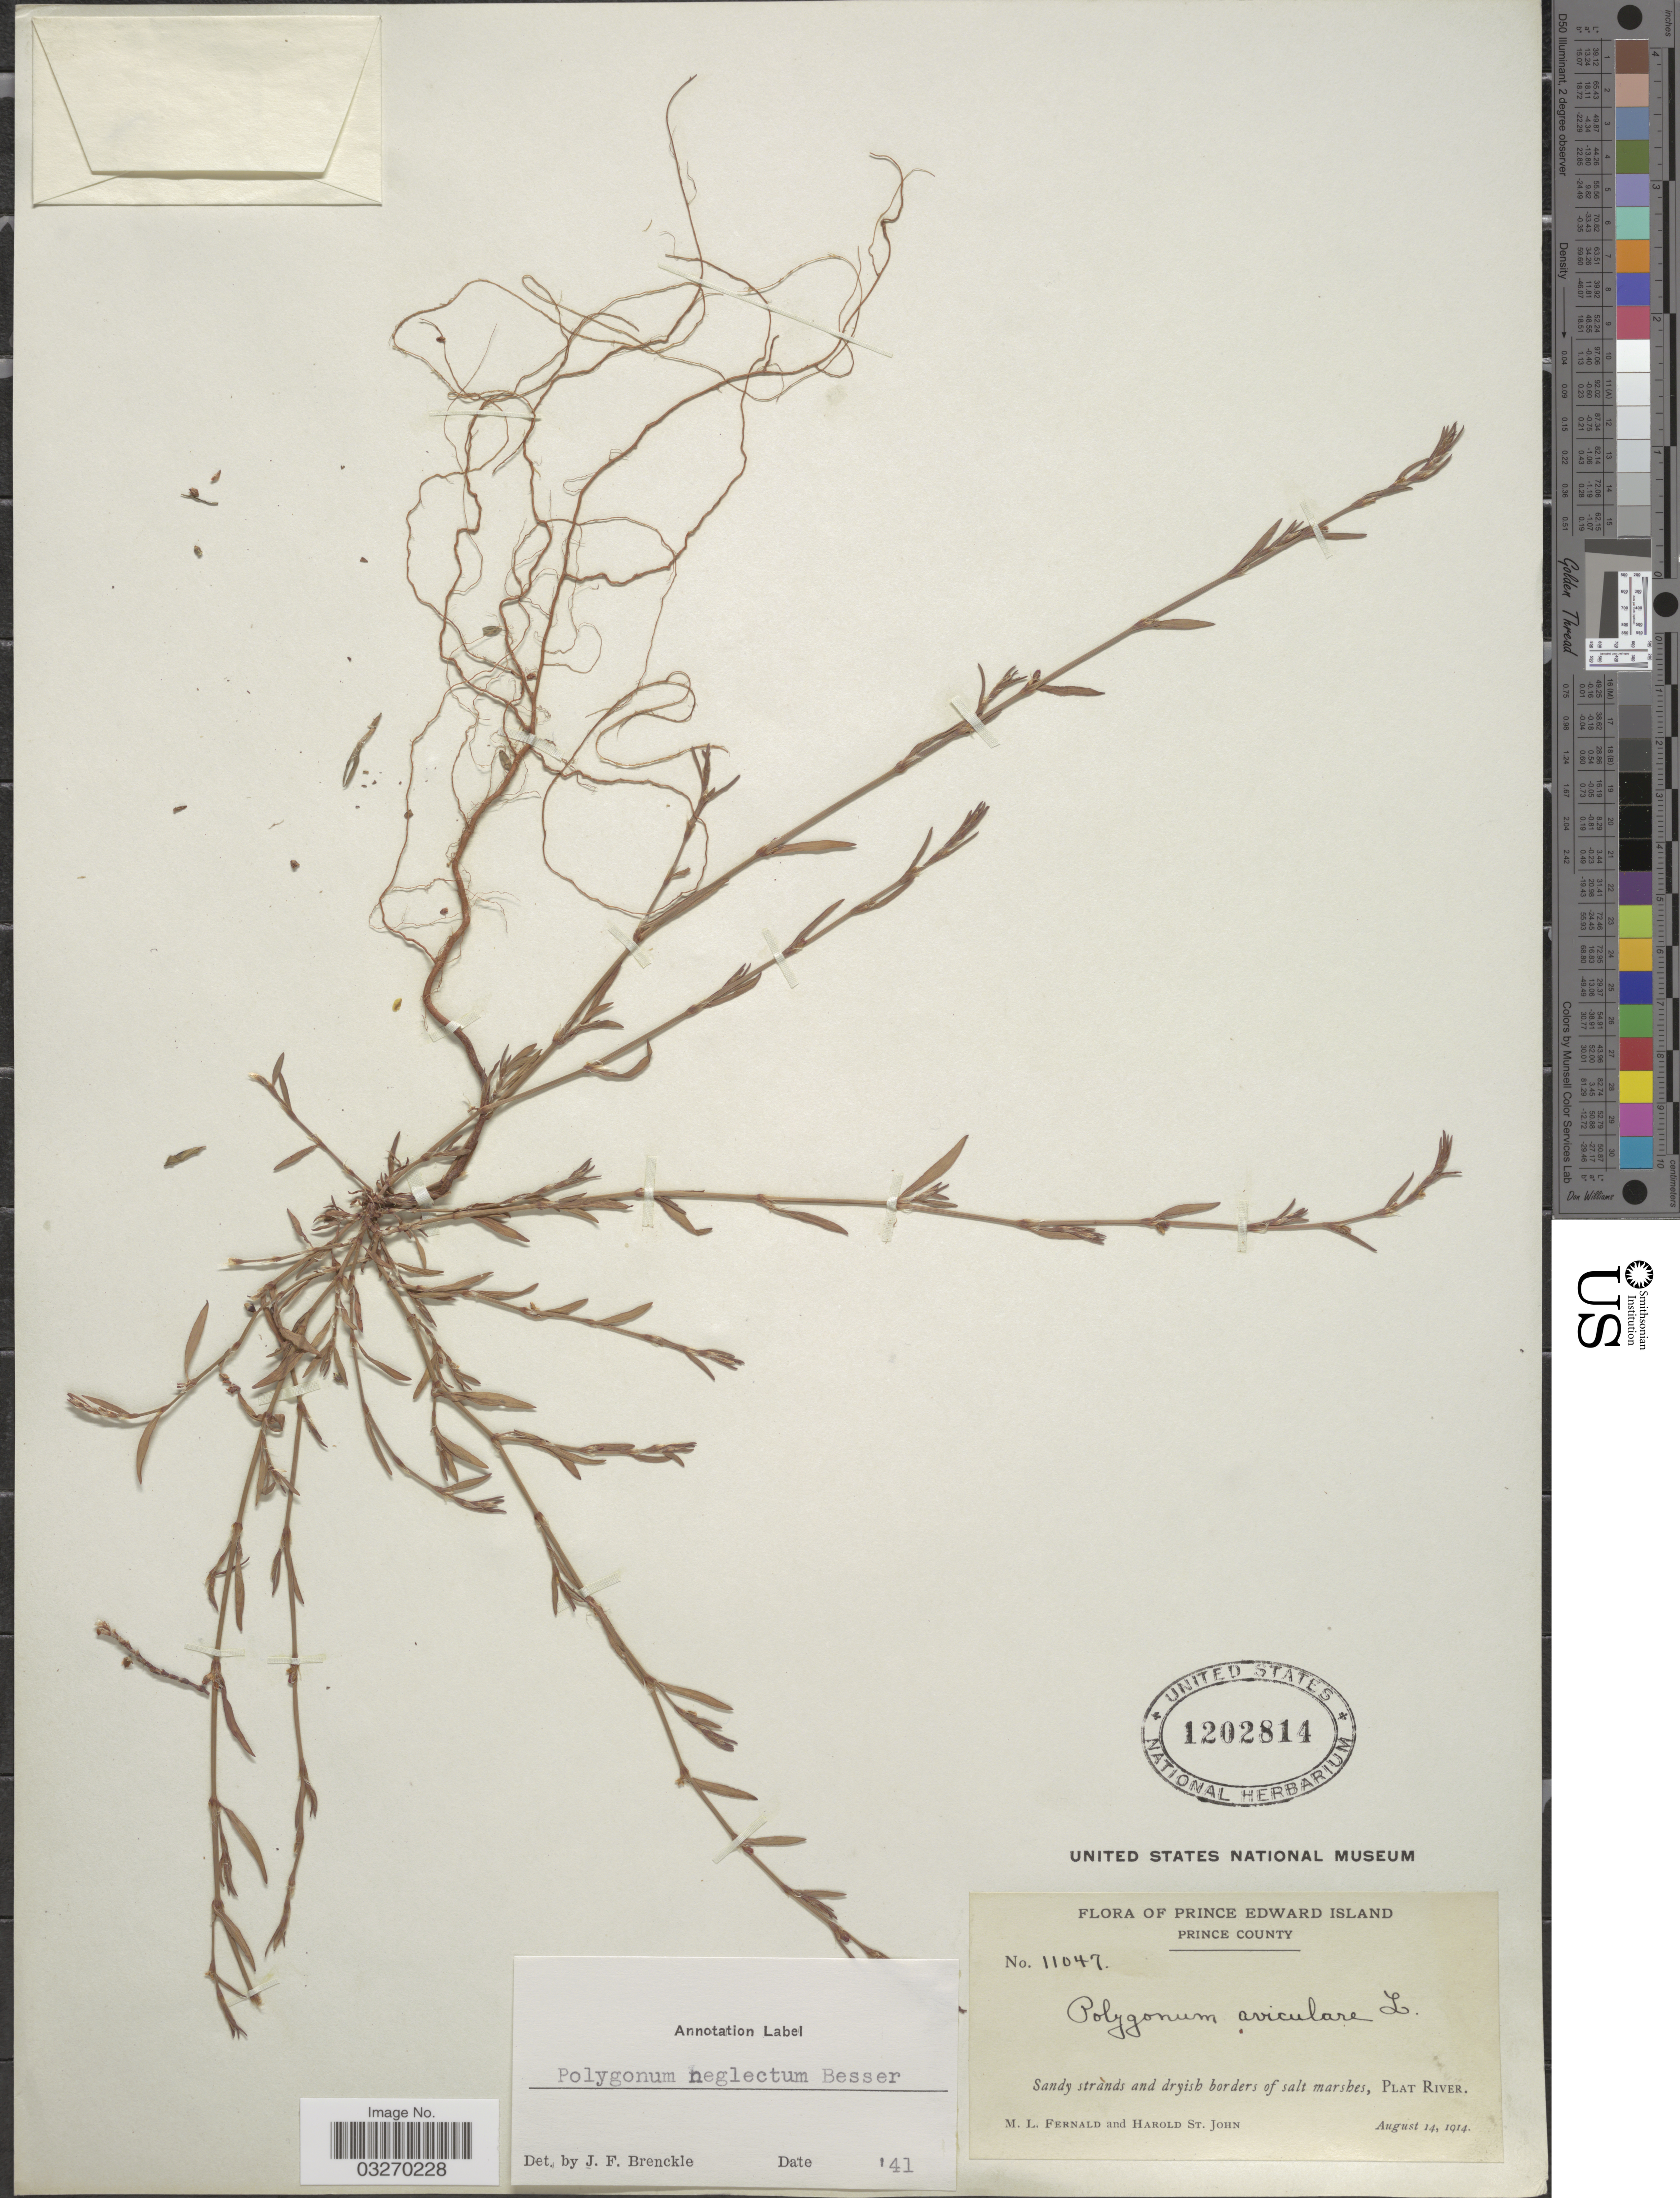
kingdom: Plantae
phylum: Tracheophyta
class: Magnoliopsida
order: Caryophyllales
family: Polygonaceae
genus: Polygonum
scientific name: Polygonum neglectum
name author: Besser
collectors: M. L. Fernald & H. St. John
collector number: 11047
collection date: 1914-07-14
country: Canada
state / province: Prince Edward Island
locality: Prince County. Plat River.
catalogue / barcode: US 1202814